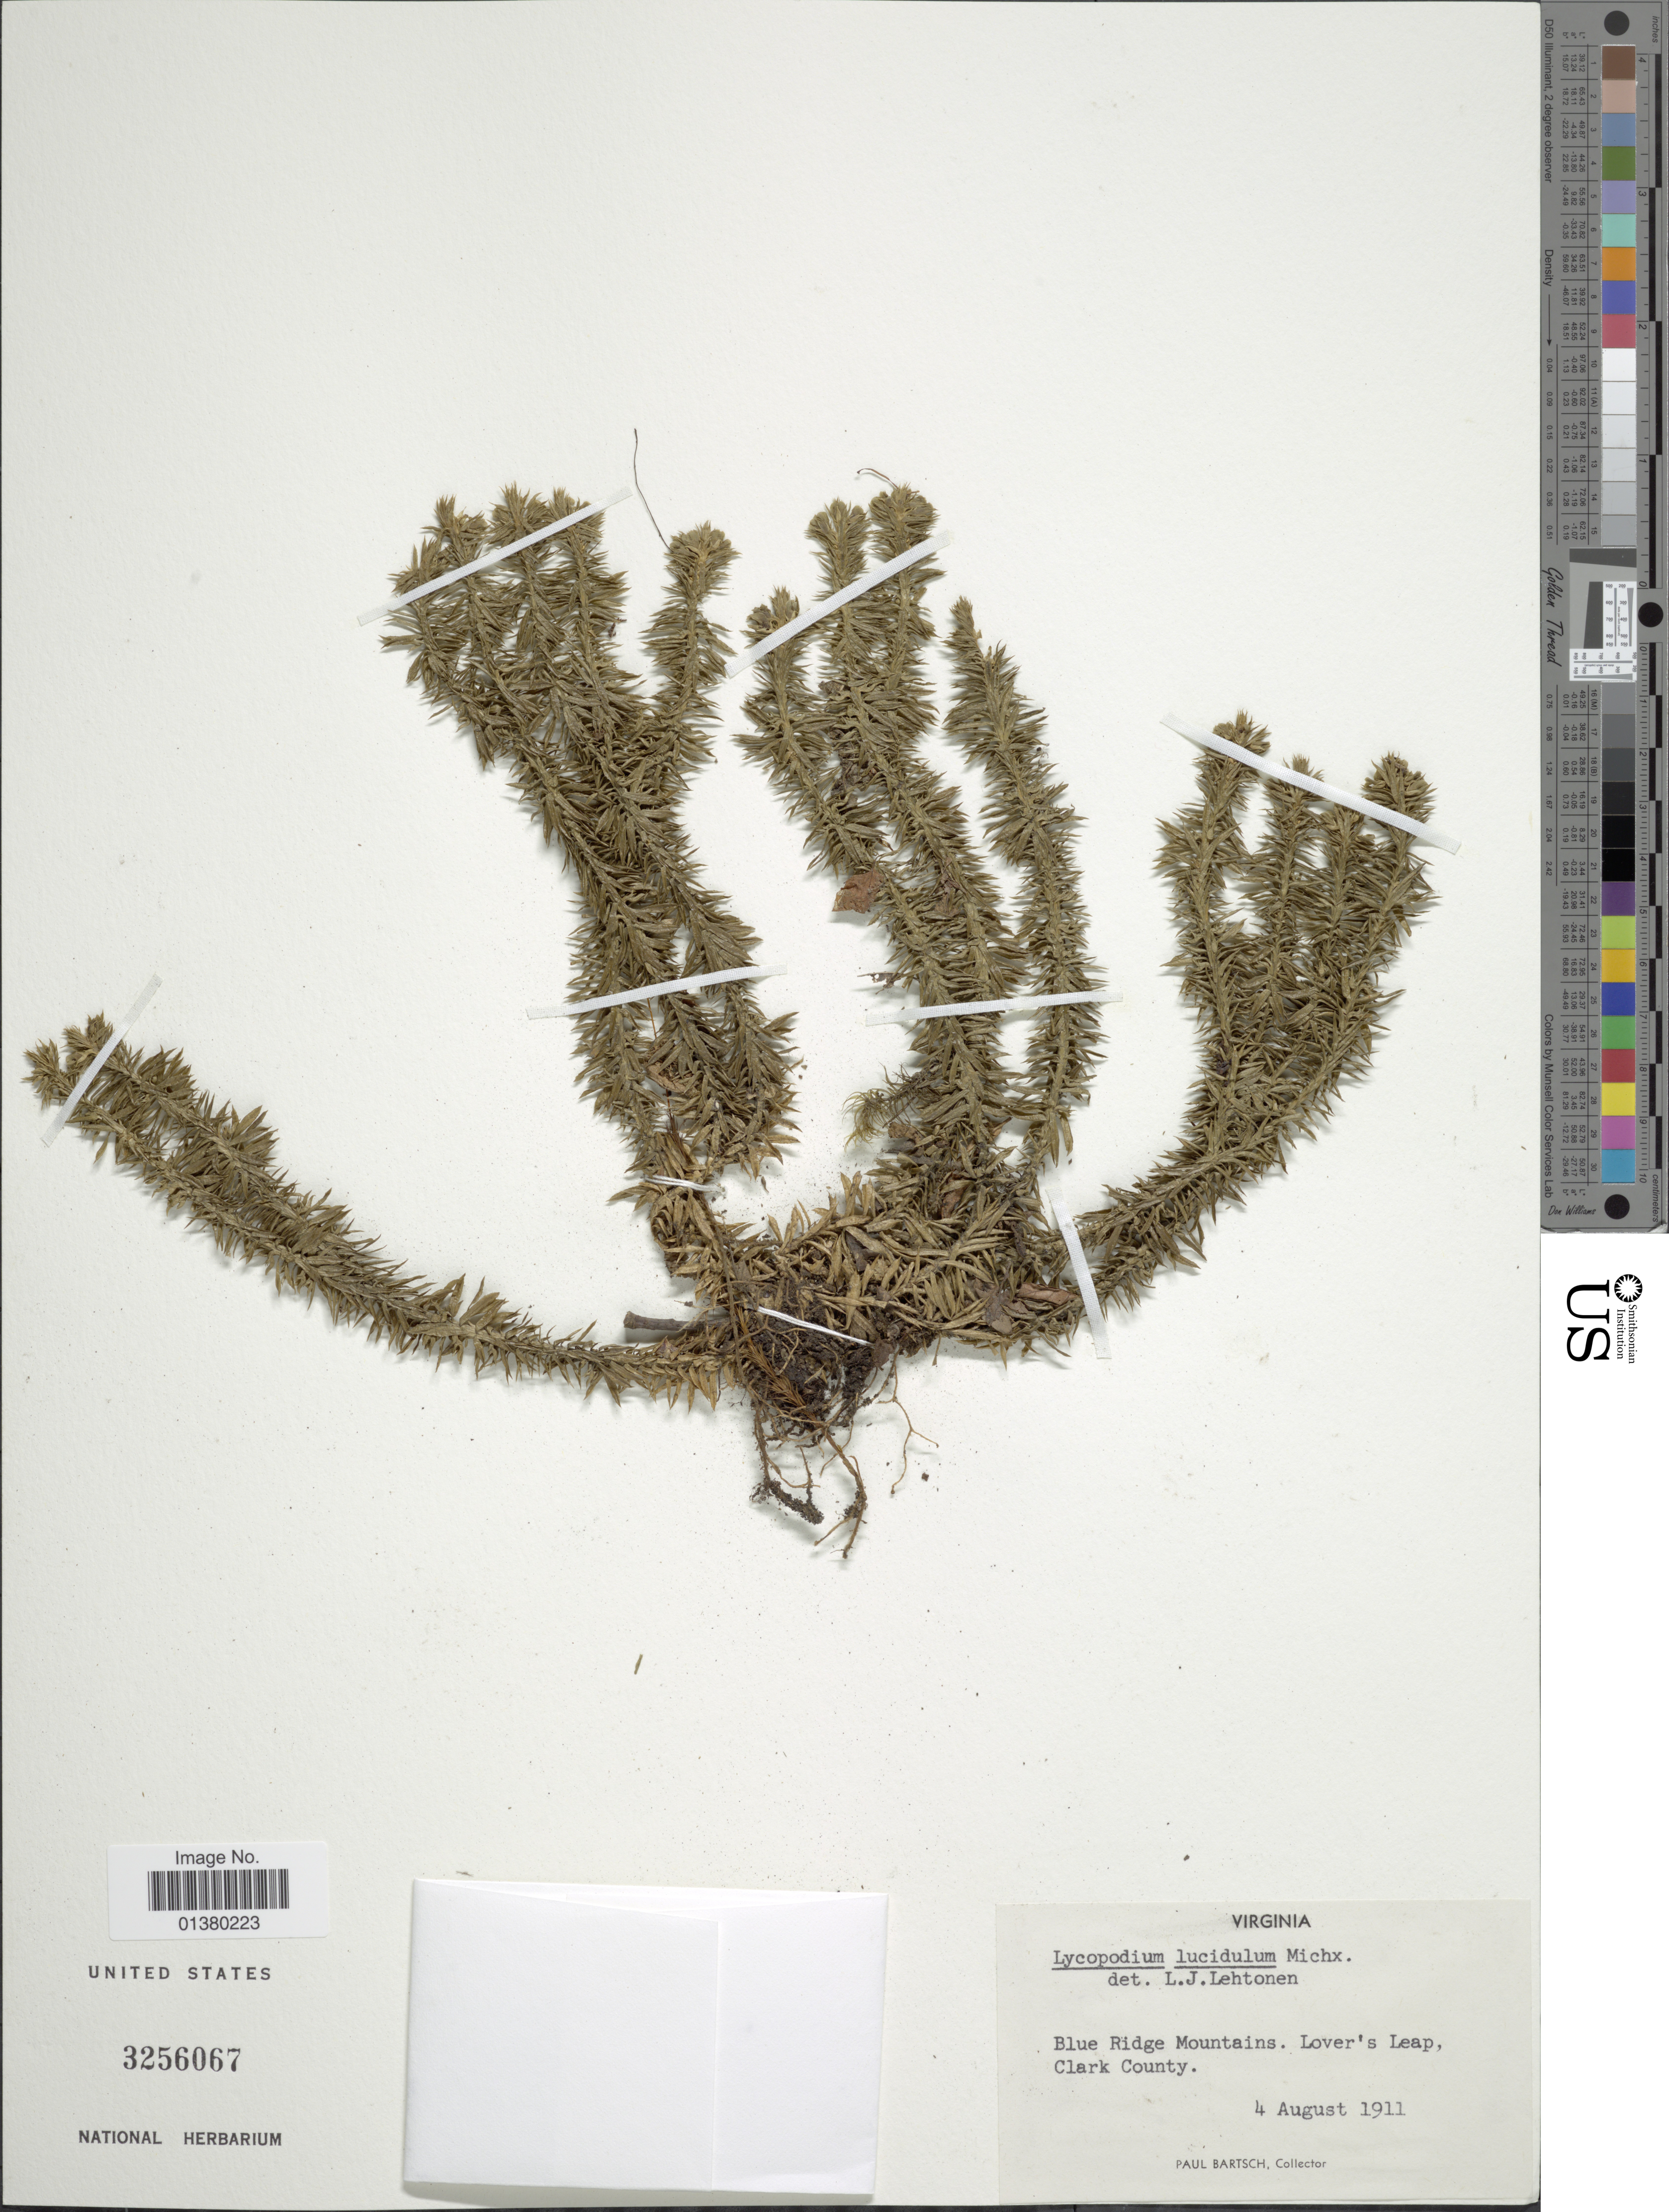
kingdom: Plantae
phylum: Tracheophyta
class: Lycopodiopsida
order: Lycopodiales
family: Lycopodiaceae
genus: Huperzia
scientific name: Huperzia lucidula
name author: (Michx.) Trevis.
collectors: P. Bartsch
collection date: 1911-08-04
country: United States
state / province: Virginia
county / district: Clarke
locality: Blue Ridge Mountain. Lover's Leap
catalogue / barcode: US 3256067